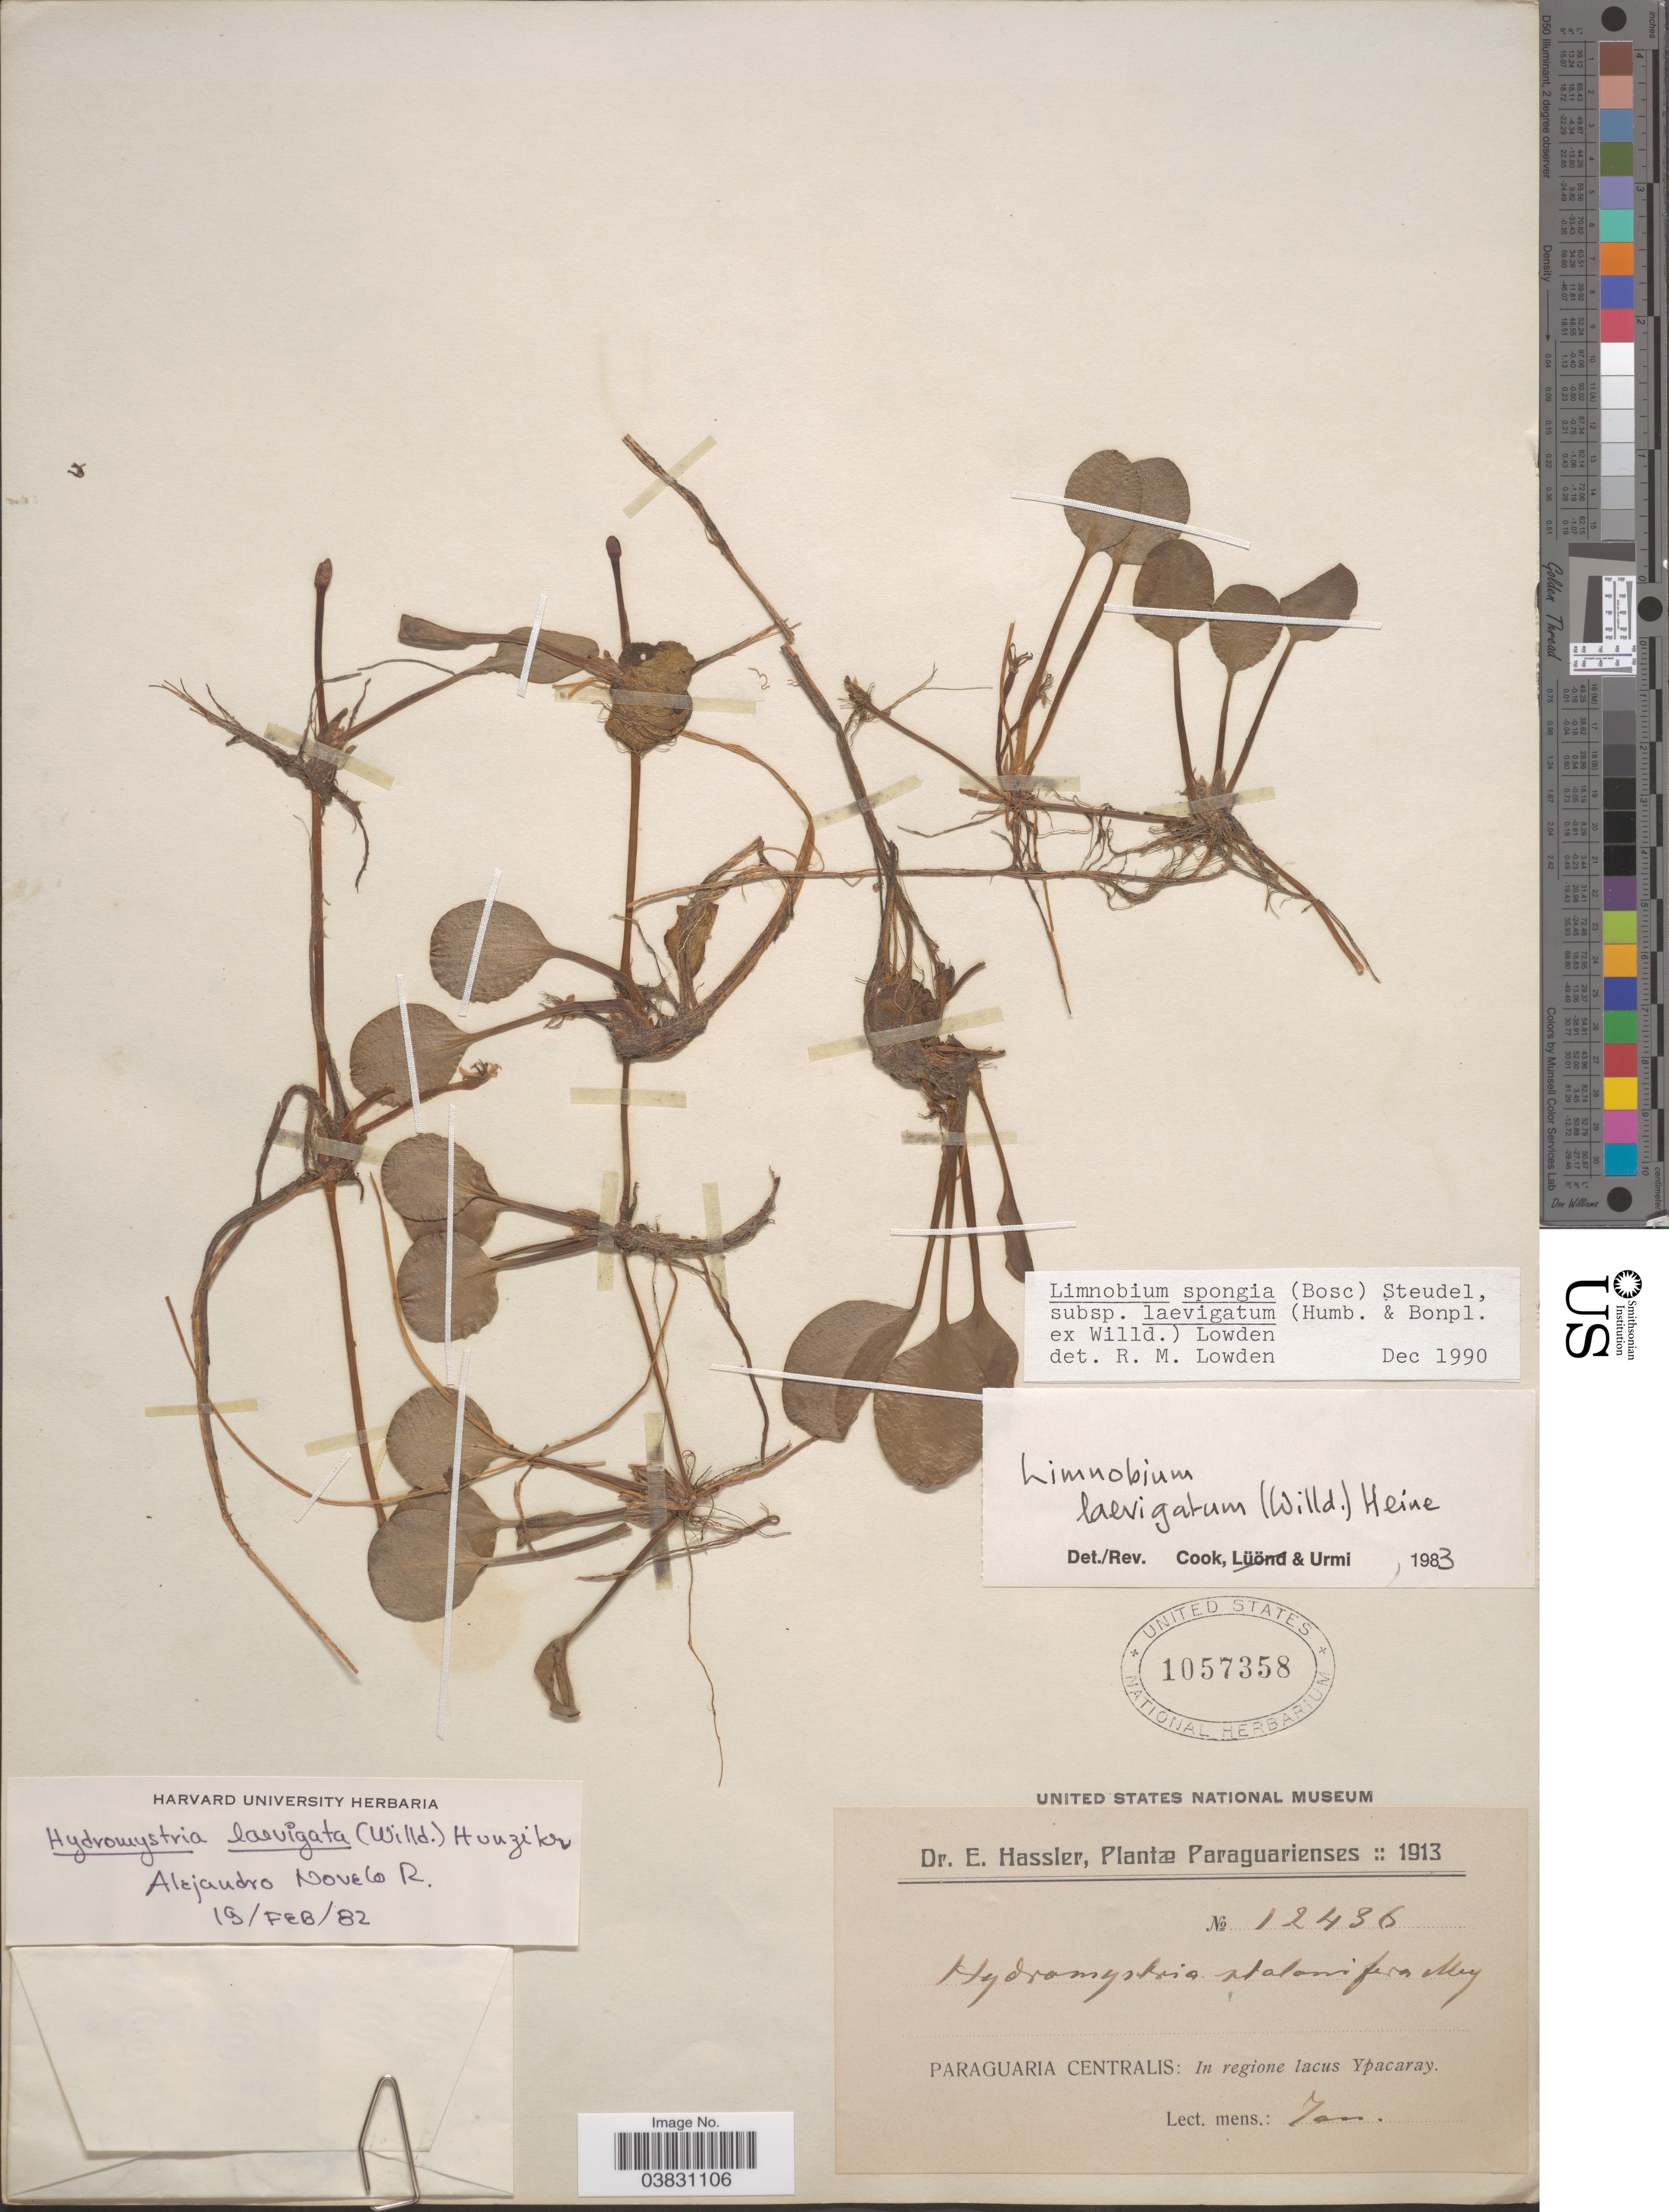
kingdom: Plantae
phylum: Tracheophyta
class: Liliopsida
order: Alismatales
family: Hydrocharitaceae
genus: Limnobium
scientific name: Limnobium laevigatum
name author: (Humb. & Bonpl. ex Willd.) Heine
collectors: E. Hassler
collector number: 12436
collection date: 1913-01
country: Paraguay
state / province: Paraguari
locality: Paraguaria Centralis: In regione lacus Ypacaray.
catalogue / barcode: US 1057358